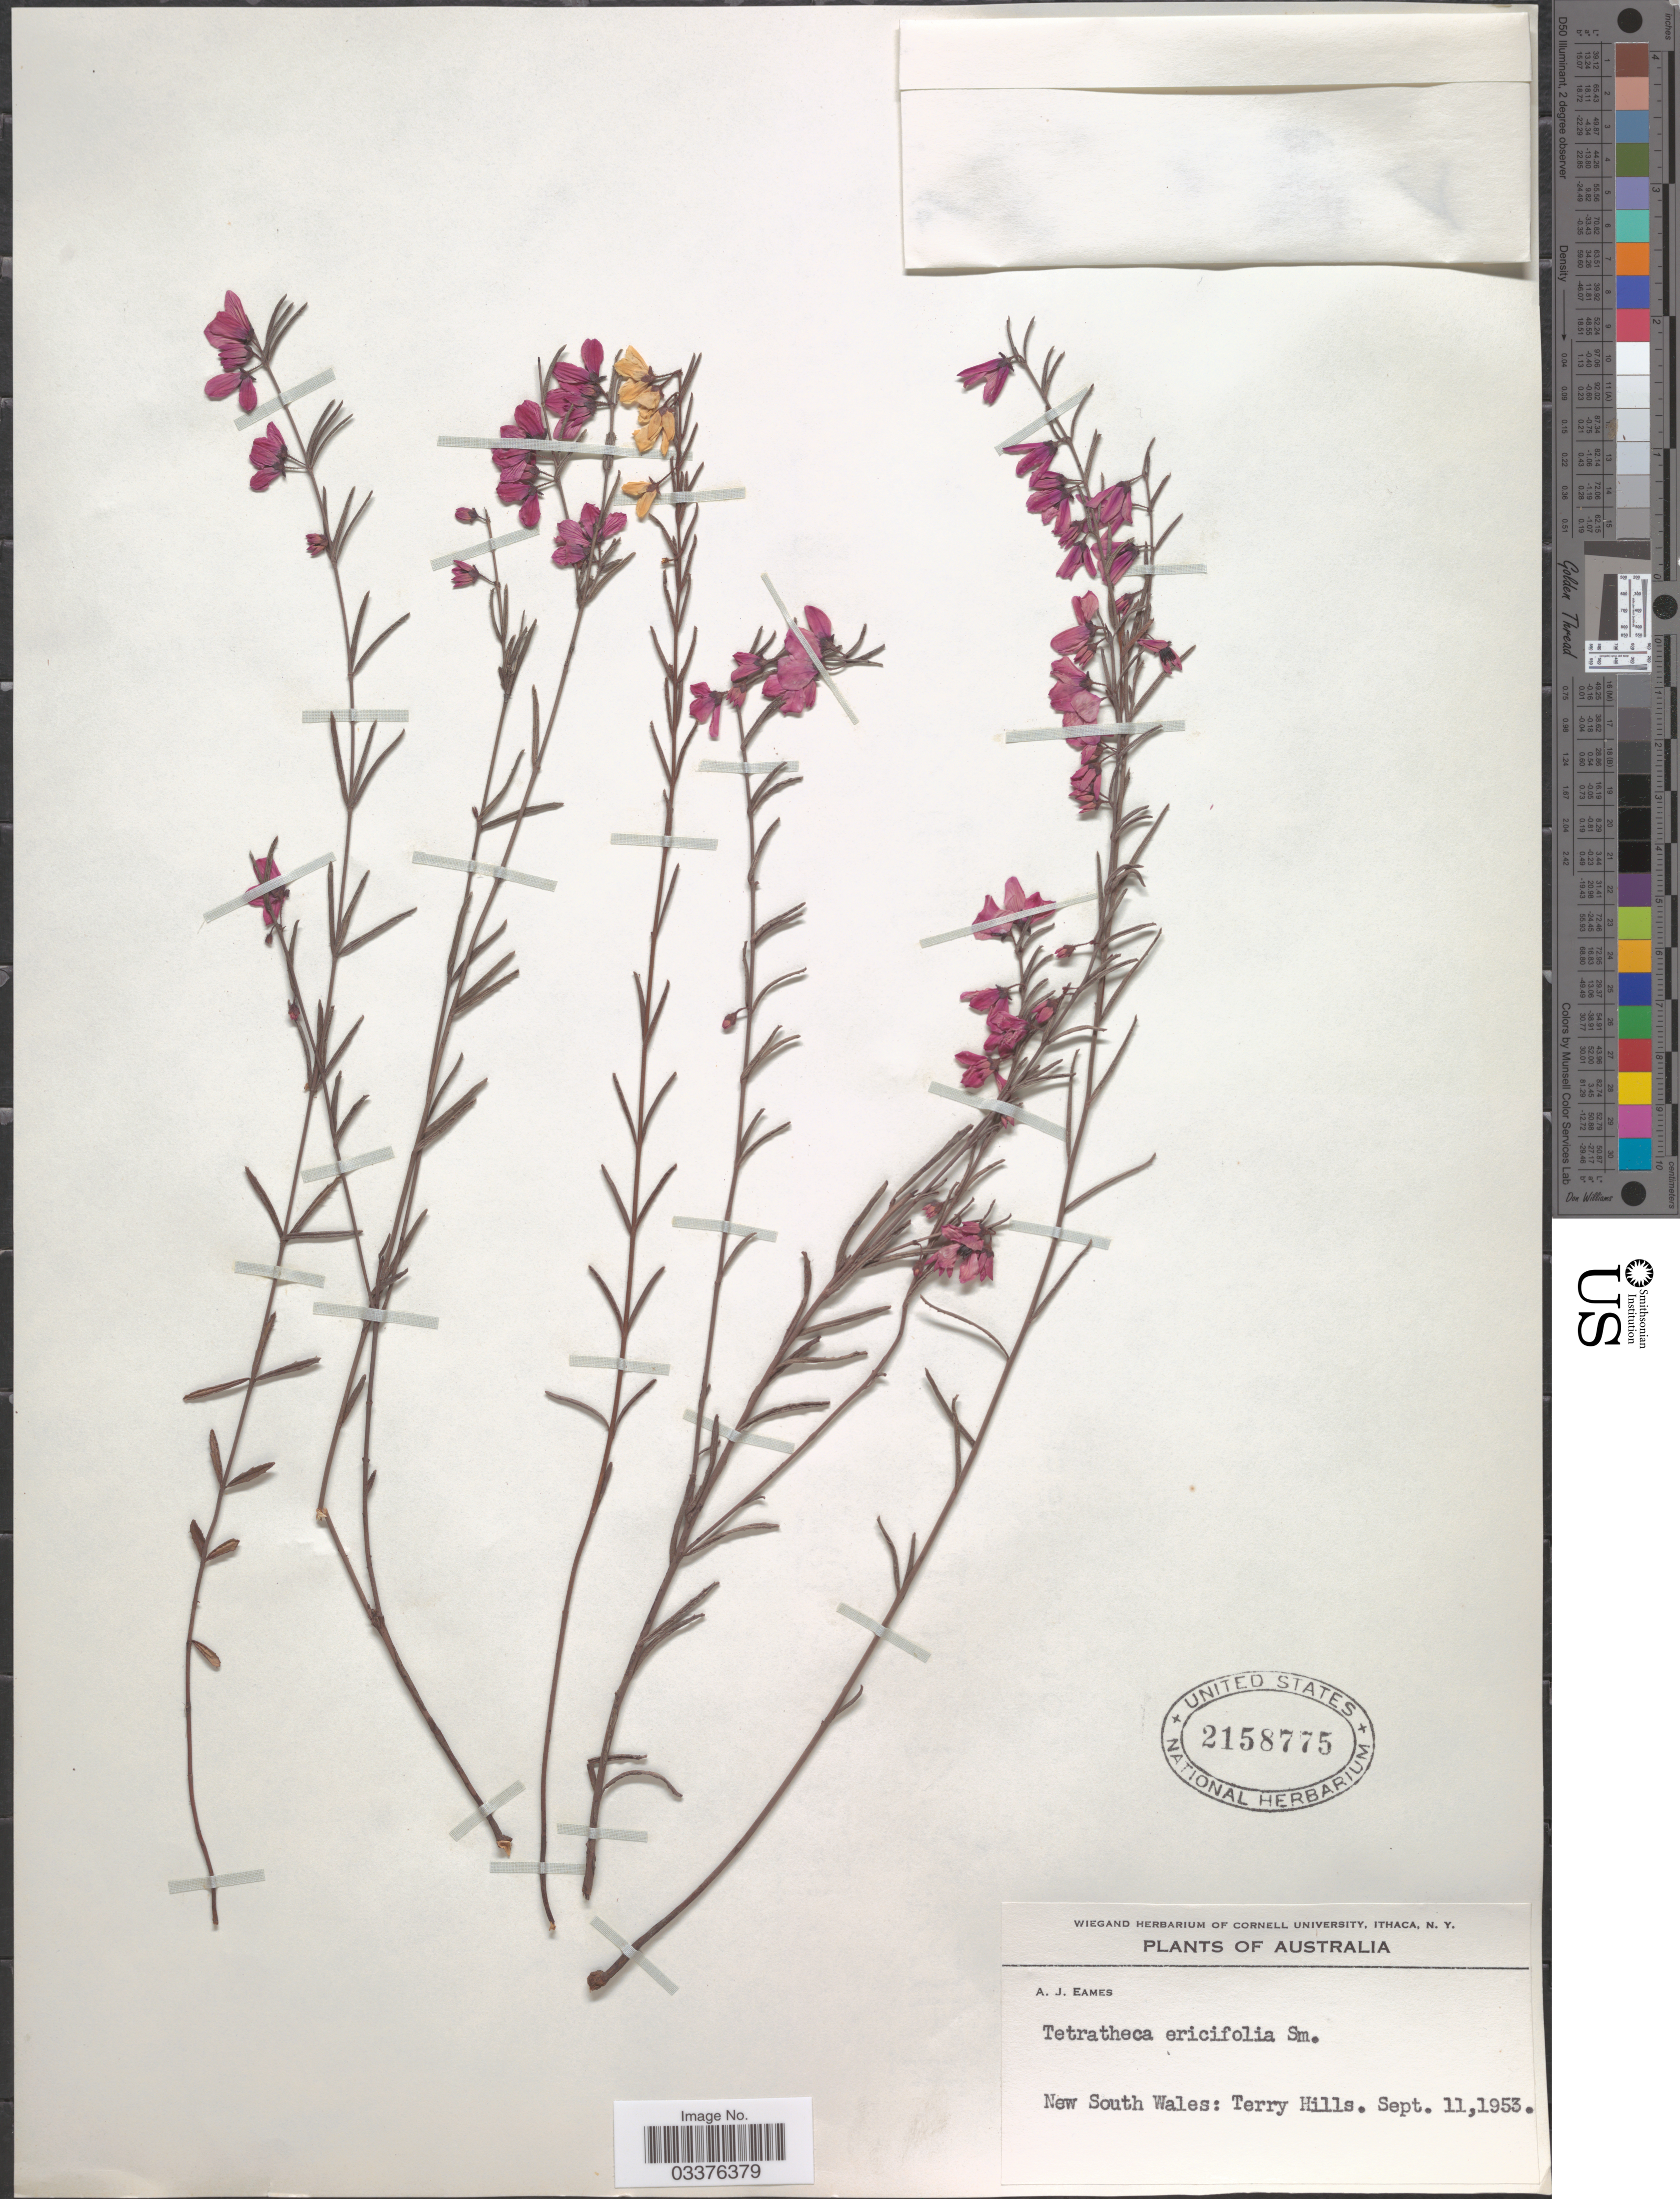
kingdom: Plantae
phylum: Tracheophyta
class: Magnoliopsida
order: Oxalidales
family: Elaeocarpaceae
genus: Tetratheca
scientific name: Tetratheca ericifolia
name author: F. Muell.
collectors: A. J. Eames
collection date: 1953-09-11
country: Australia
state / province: New South Wales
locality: Terry Hills.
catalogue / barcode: US 2158775